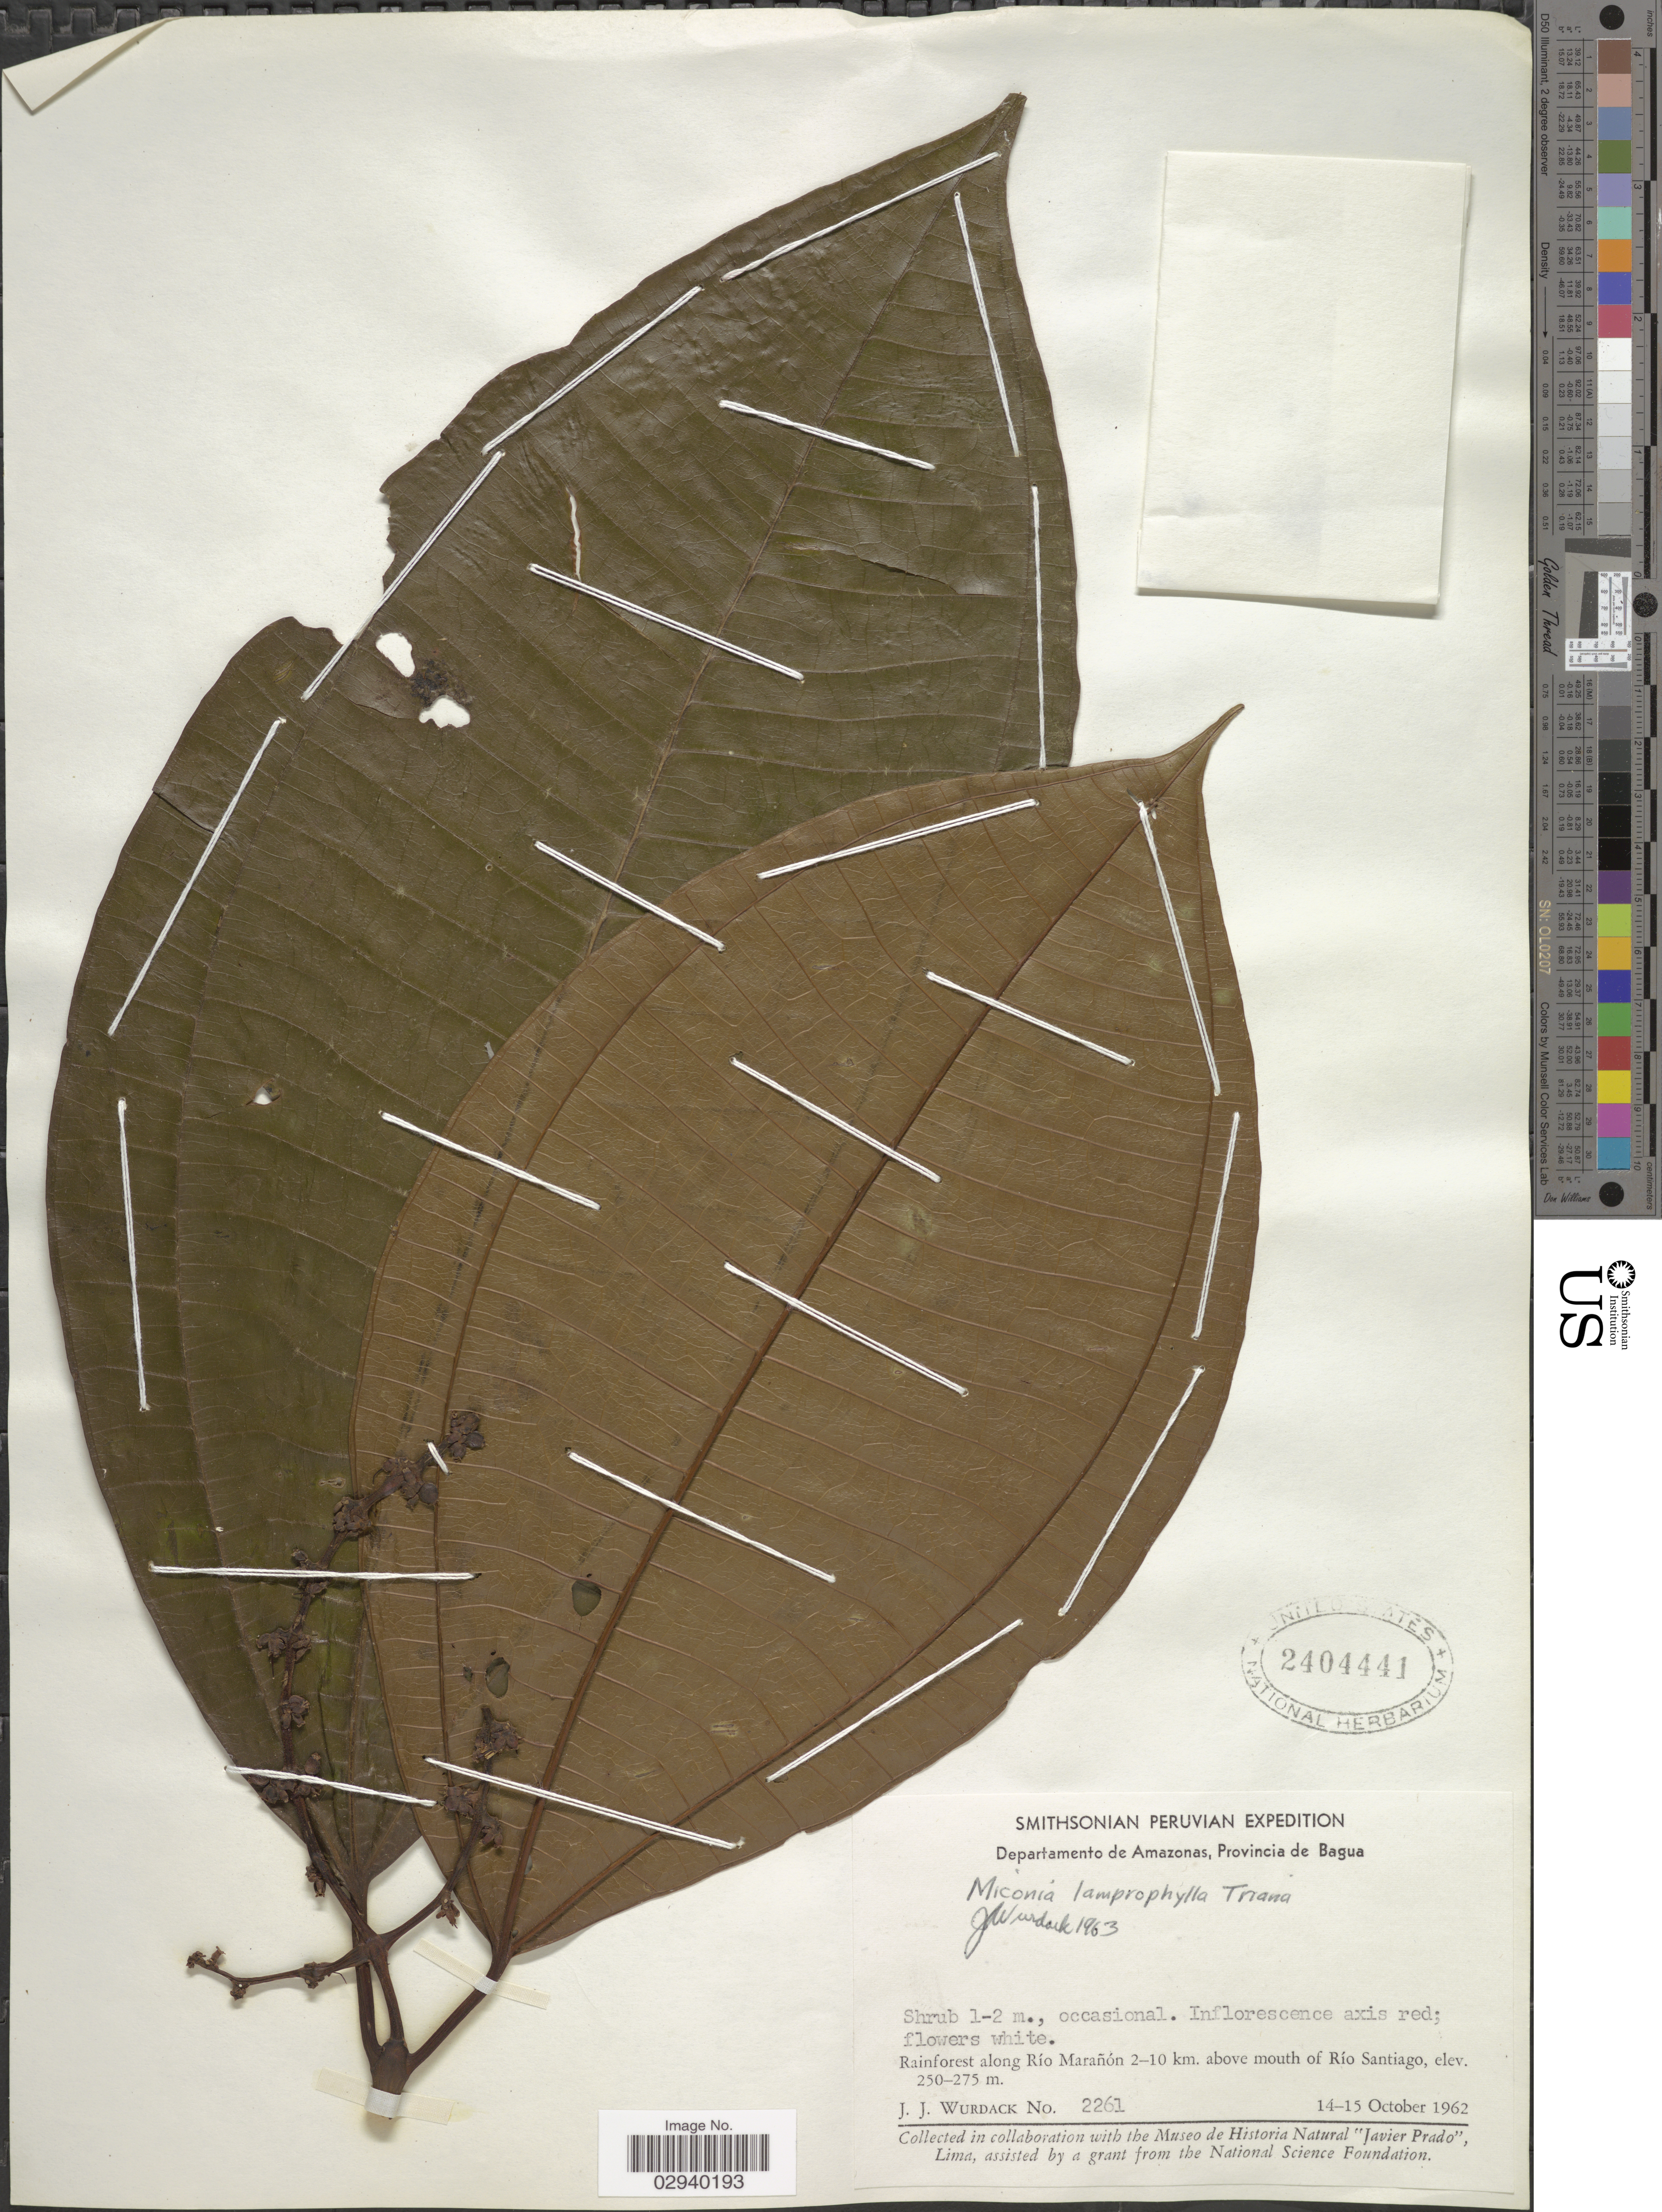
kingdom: Plantae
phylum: Tracheophyta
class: Magnoliopsida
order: Myrtales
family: Melastomataceae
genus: Miconia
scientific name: Miconia lamprophylla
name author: Triana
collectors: J. J. Wurdack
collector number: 2261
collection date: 1962-10-14/1962-10-15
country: Peru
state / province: Amazonas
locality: Departamento de Amazonas, Provincia de Bagua. Rainforest along Río Marañón 2-10 km. above mouth of Río Santiago.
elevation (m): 250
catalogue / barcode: US 2404441